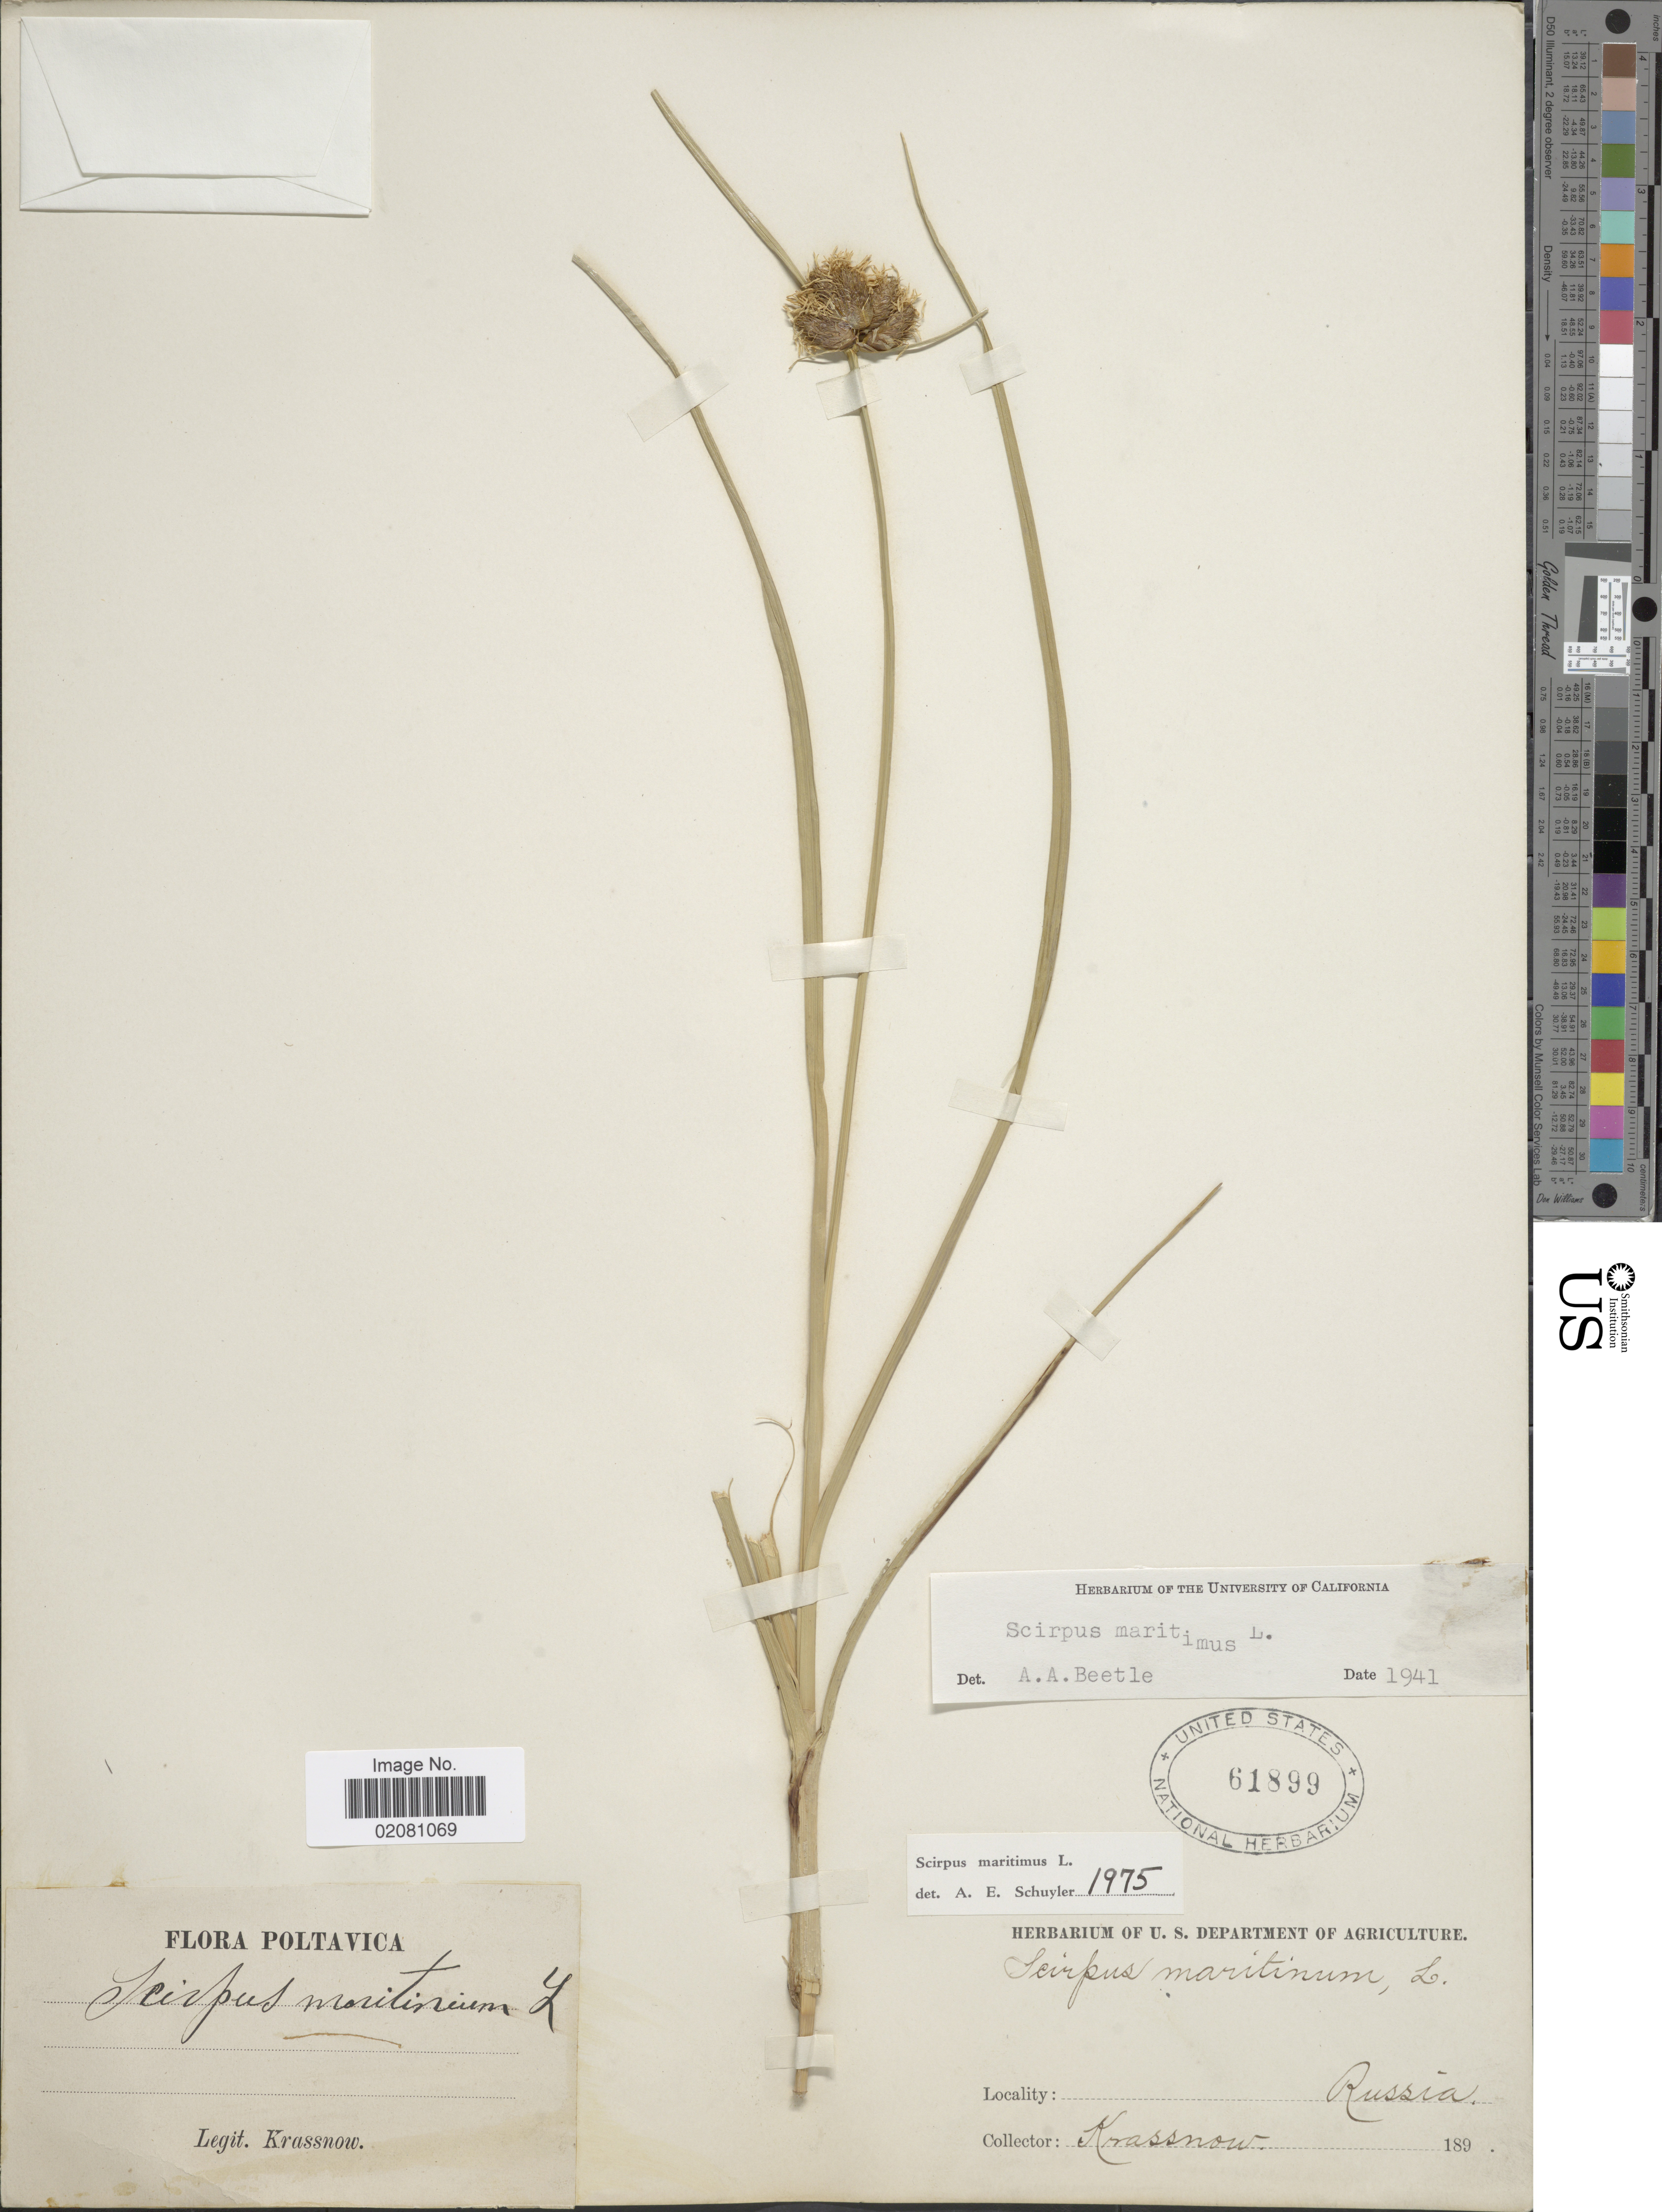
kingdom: Plantae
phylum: Tracheophyta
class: Liliopsida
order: Poales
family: Cyperaceae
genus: Bolboschoenus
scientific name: Bolboschoenus maritimus subsp. maritimus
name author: (L.) Palla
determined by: Strong, Mark T., (BOT), Smithsonian Institution - National Museum of Natural History (UNITED STATES)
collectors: -. Krassnow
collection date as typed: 189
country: Ukraine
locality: Russia. Poltavica.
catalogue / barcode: US 61899